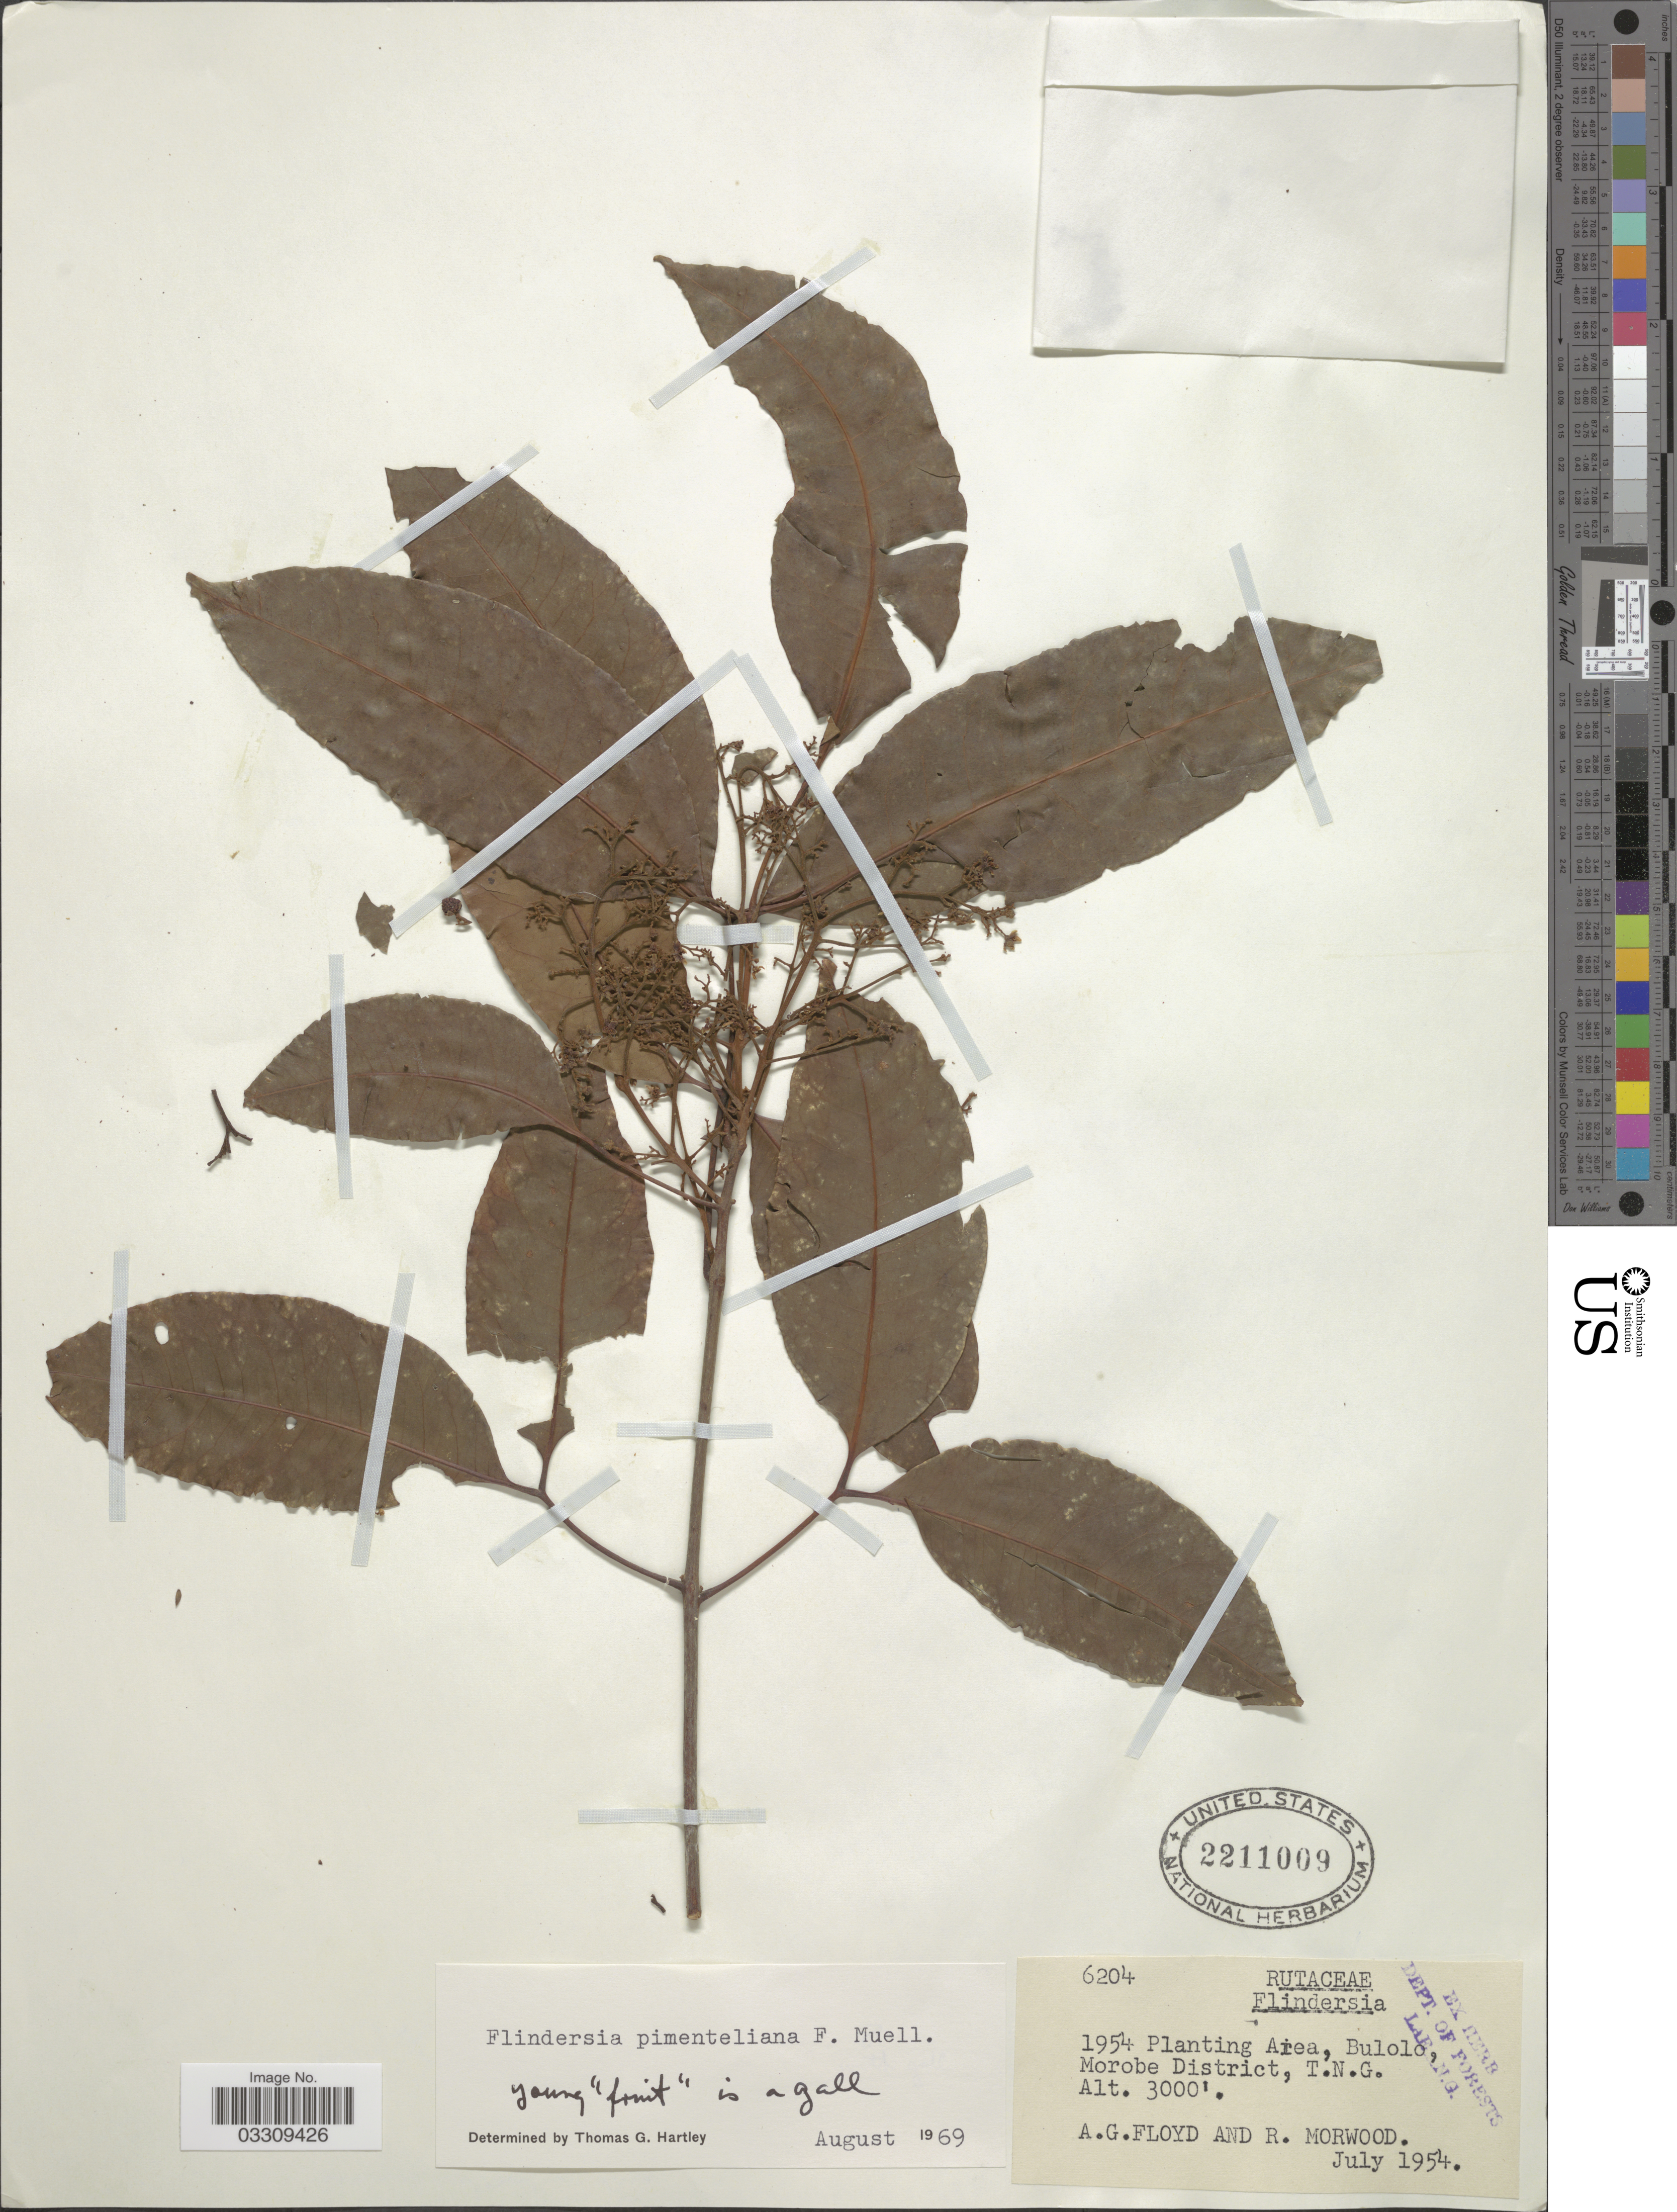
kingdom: Plantae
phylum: Tracheophyta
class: Magnoliopsida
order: Sapindales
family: Rutaceae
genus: Flindersia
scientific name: Flindersia pimenteliana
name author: F. Muell.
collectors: A. G. Floyd & R. Morwood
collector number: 6204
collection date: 1954-07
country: Papua New Guinea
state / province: Morobe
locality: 1954 [unsure placement] Planting Area, Bulolo, Morobe District, T.N.G.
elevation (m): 914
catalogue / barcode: US 2211009